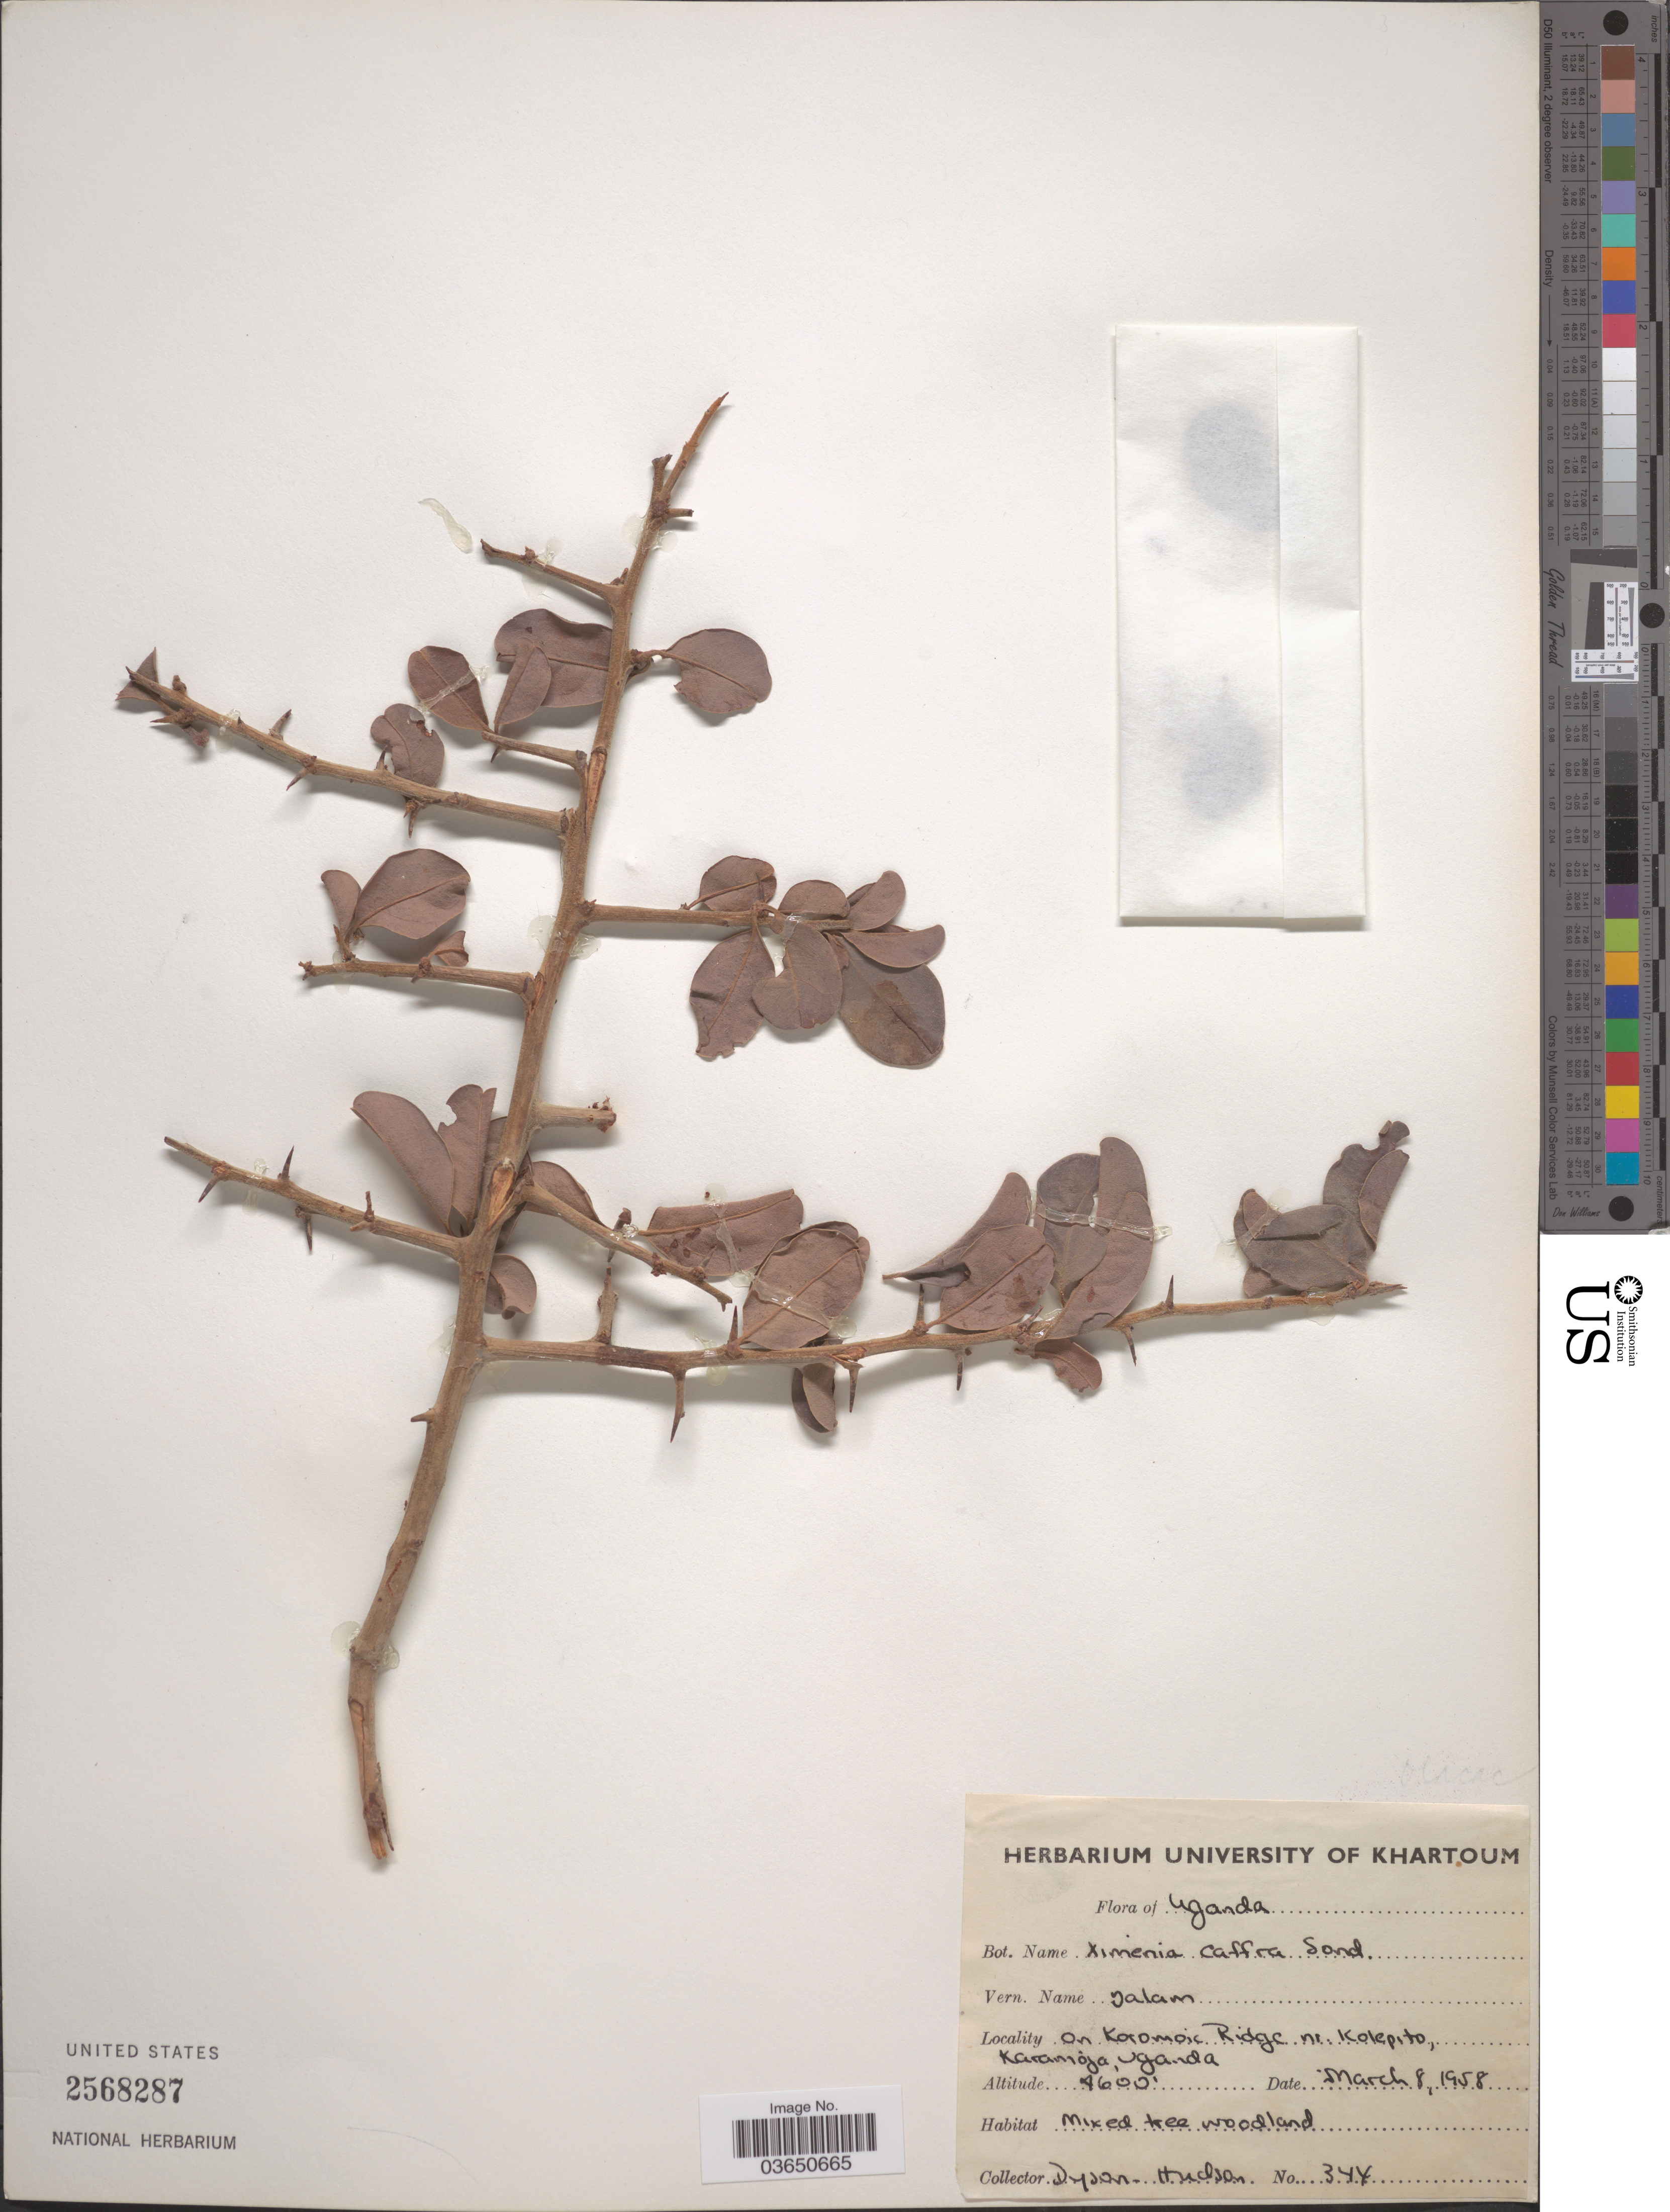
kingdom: Plantae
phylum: Tracheophyta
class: Magnoliopsida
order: Santalales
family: Ximeniaceae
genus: Ximenia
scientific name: Ximenia caffra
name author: Sond.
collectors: Dyson-Hudson, --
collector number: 347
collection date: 1958-03-08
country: Uganda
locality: On Koromoic Ridge nr. Kolepito, Karamoja.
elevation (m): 1402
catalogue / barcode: US 2568287